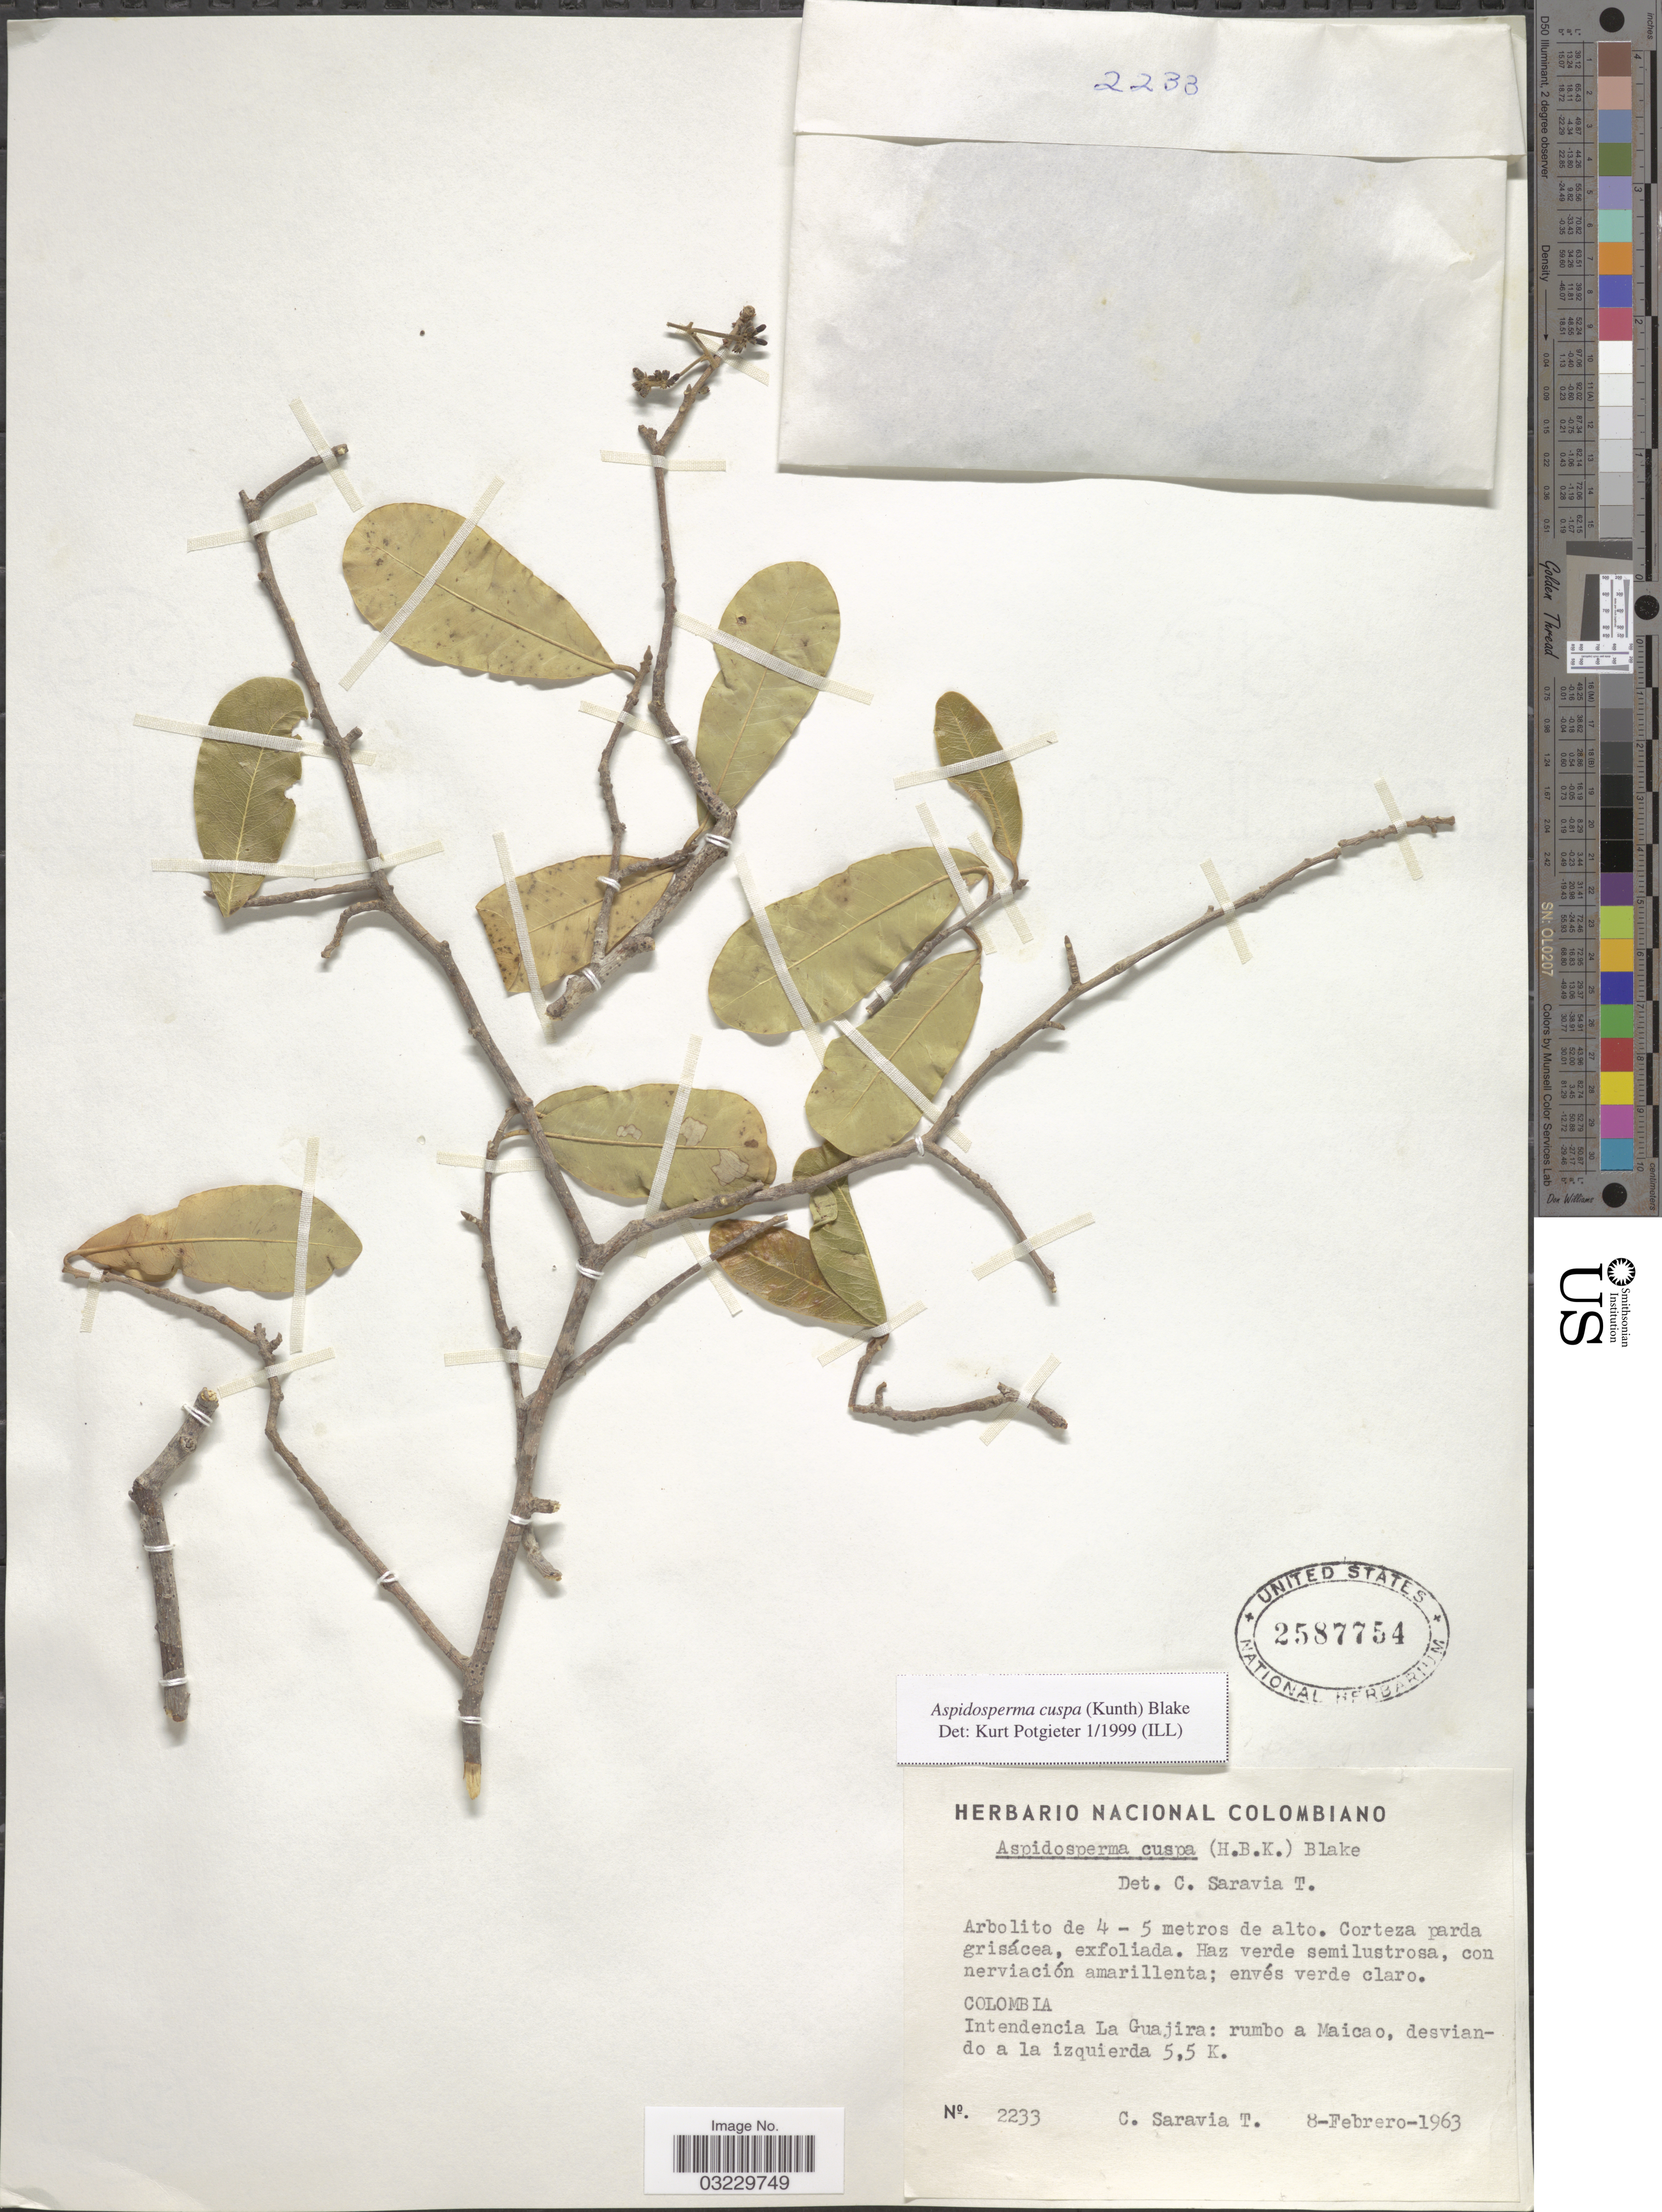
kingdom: Plantae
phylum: Tracheophyta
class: Magnoliopsida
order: Gentianales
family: Apocynaceae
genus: Aspidosperma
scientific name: Aspidosperma cuspa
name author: (Kunth) S.F. Blake ex Pittier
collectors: C. Saravia T.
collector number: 2233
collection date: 1963-02-08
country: Colombia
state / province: La Guajira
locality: Intendencia La Guajira: rumbo a Maicao, desviando a la izquierda 5,5 K.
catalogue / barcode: US 2587754